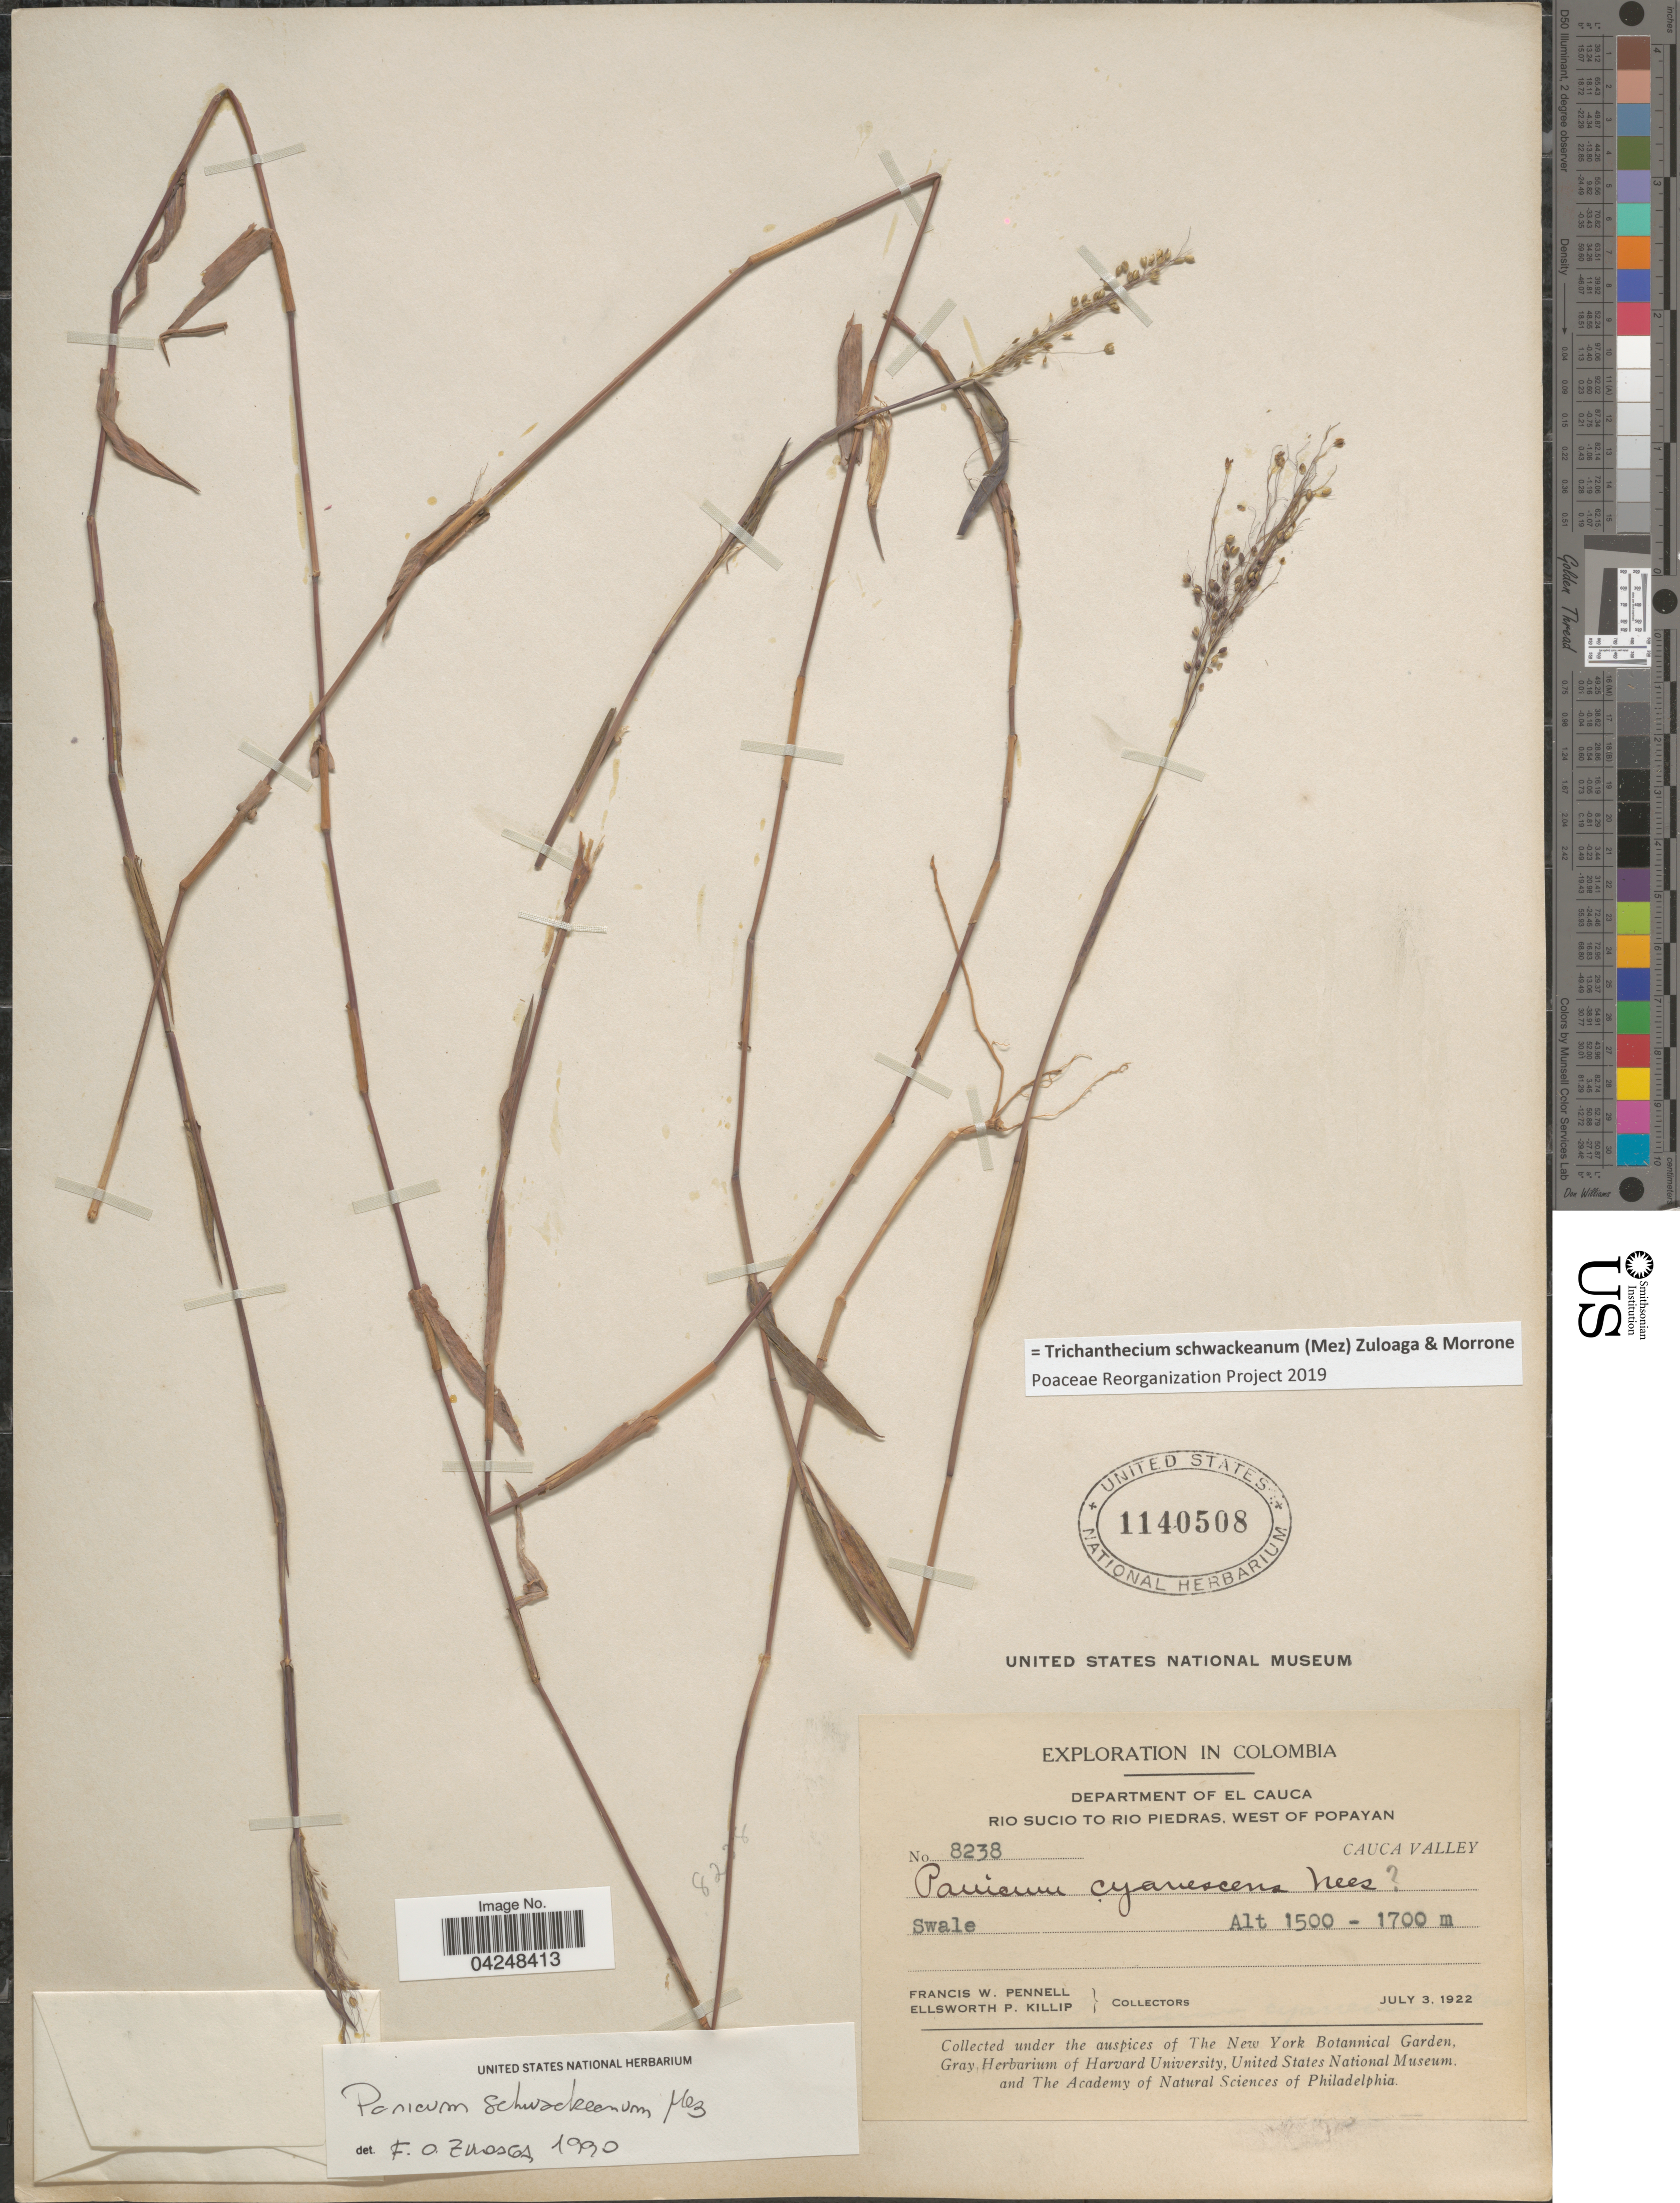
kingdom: Plantae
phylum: Tracheophyta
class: Liliopsida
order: Poales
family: Poaceae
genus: Trichanthecium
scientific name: Trichanthecium schwackeanum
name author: (Mez) Zuloaga & Morrone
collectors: F. W. Pennell & E. P. Killip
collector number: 8238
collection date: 1922-07-03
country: Colombia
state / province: Cauca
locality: Exploration in Colombia. Department of El Cauca. Rio Sucio to Rio Piedras, west of Popayan. Cauca Valley.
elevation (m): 1500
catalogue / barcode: US 1140508